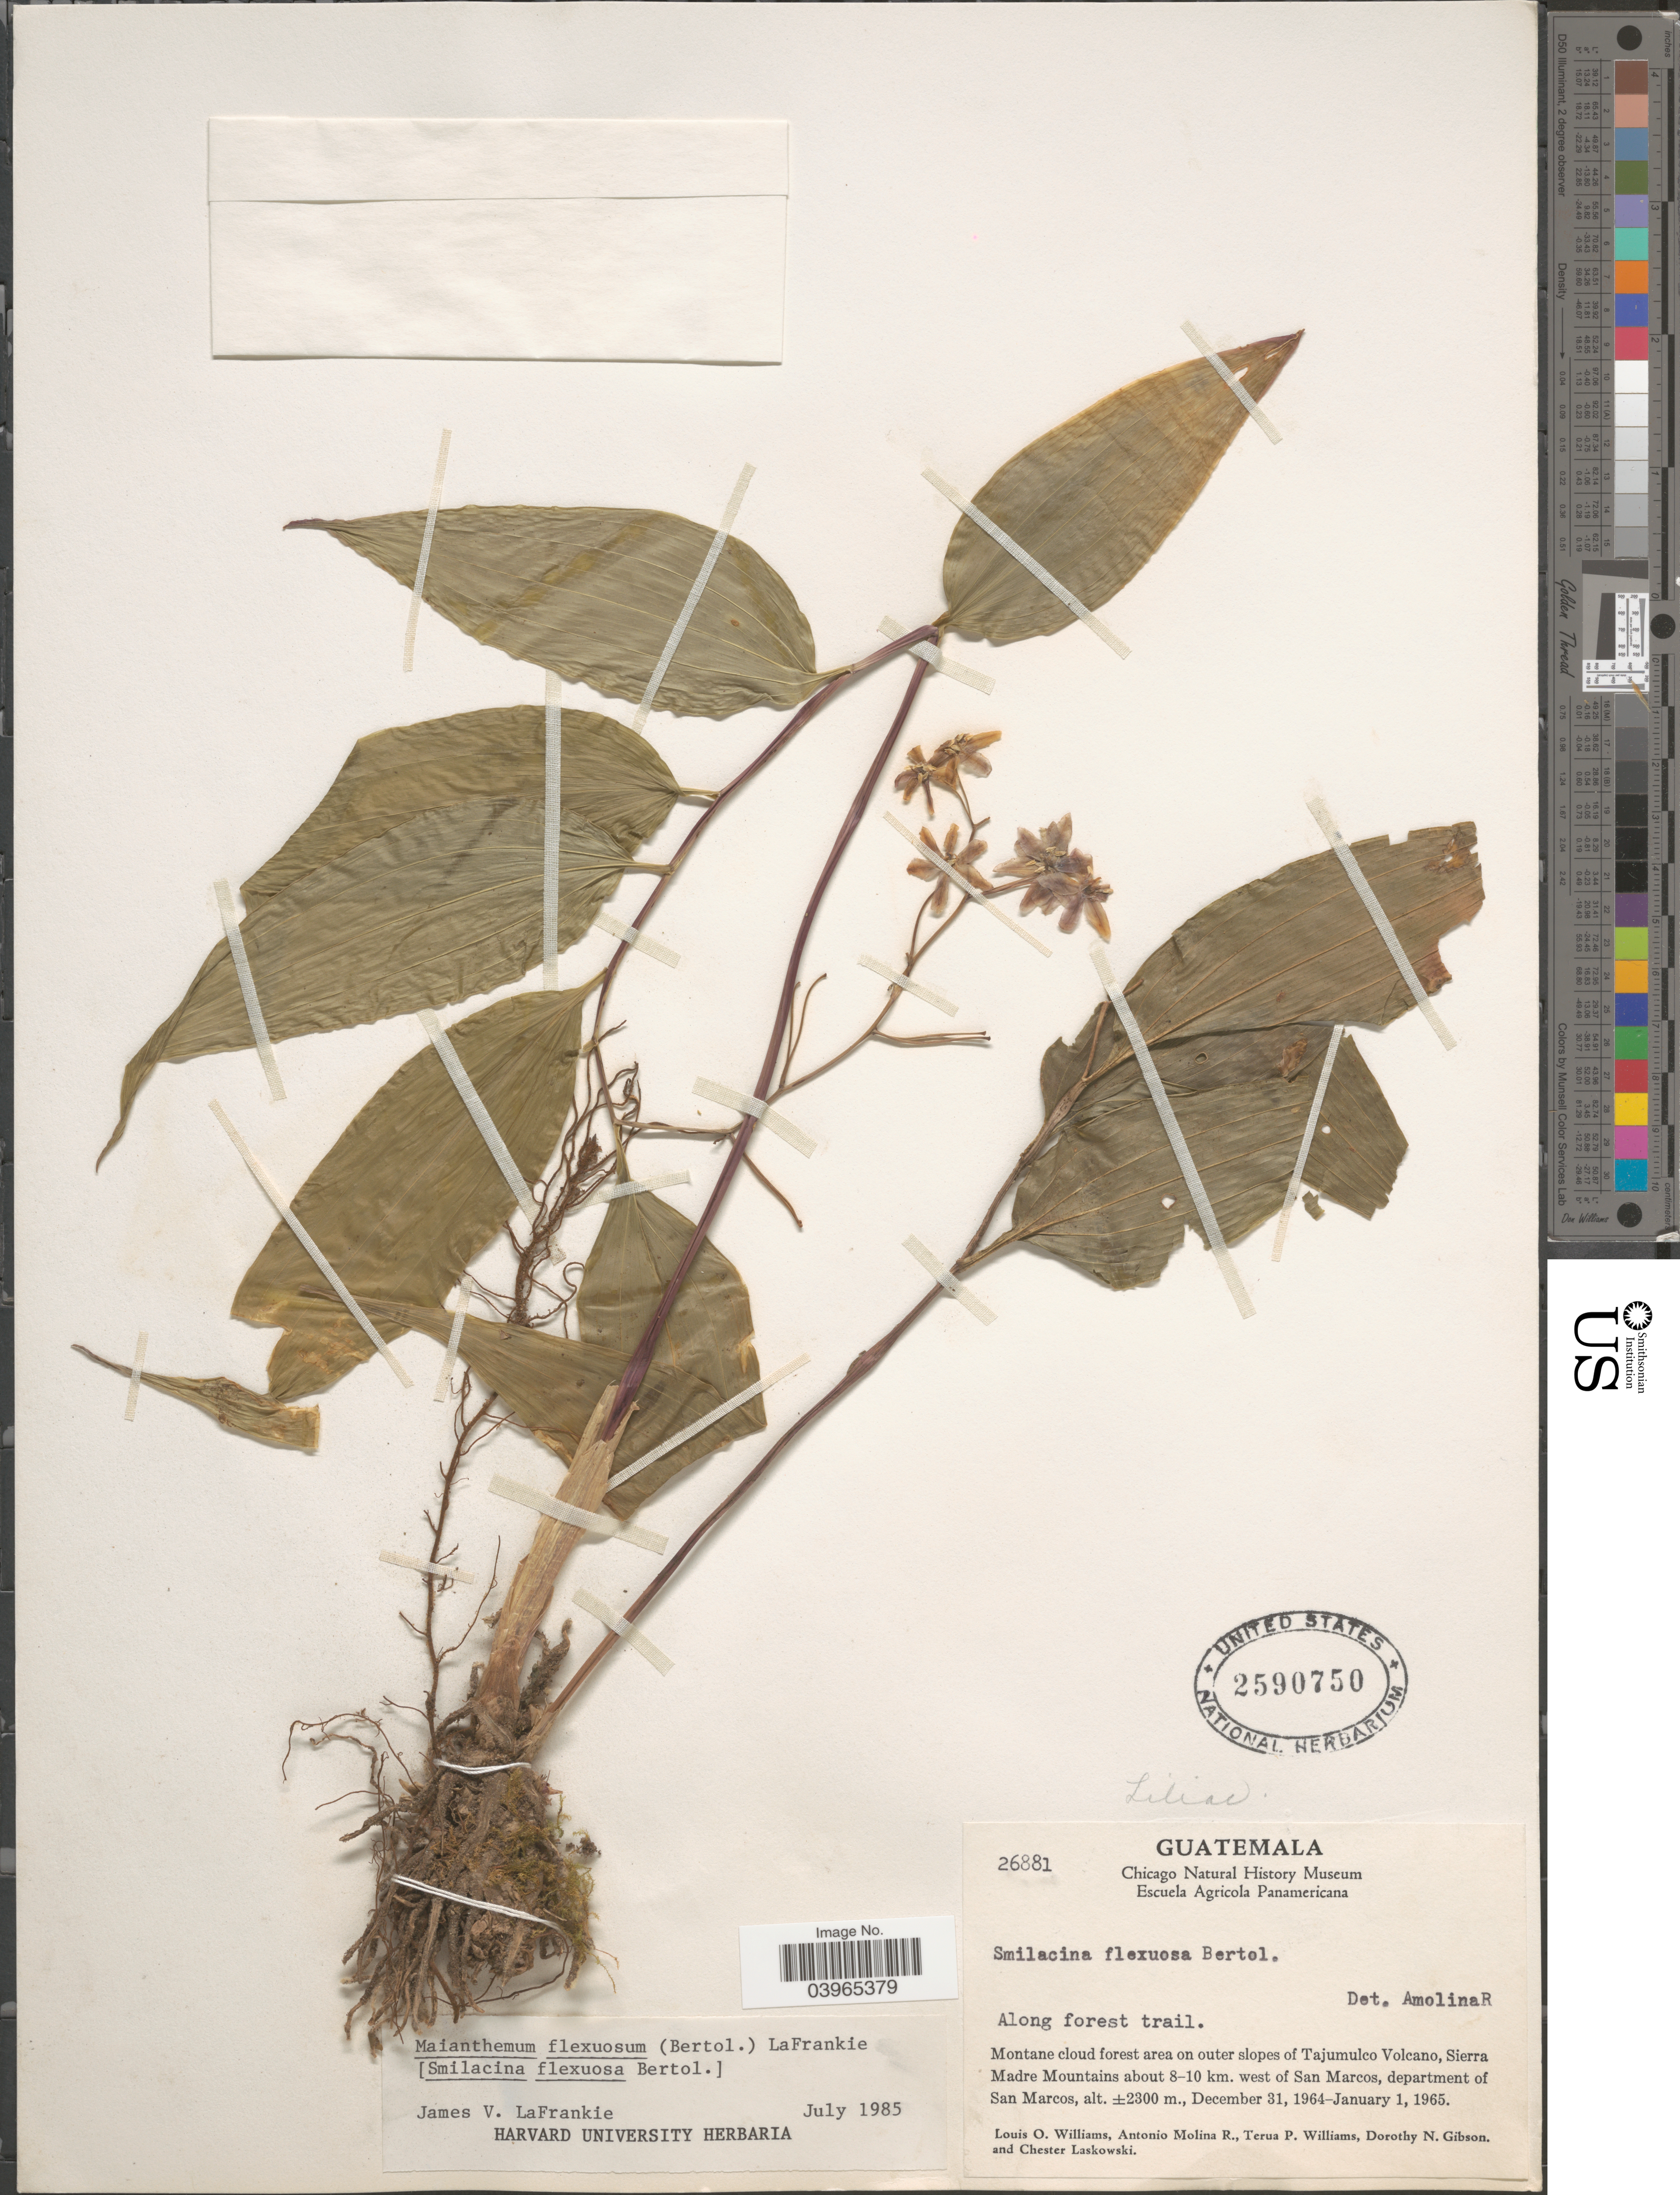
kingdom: Plantae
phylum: Tracheophyta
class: Liliopsida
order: Asparagales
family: Asparagaceae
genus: Maianthemum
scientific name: Maianthemum flexuosum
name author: (Bertol.) LaFrankie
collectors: L. O. Williams, A. Molina R., T. Williams, D. N. Gibson & C. Laskowski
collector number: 26881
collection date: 1964-12-31/1965-01-01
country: Guatemala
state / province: San Marcos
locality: On outer slopes of Tajumulco Volcano, Sierra Madre Mountains about 8-10 km. west of San Marcos, department of San Marcos.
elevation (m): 2300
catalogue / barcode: US 2590750